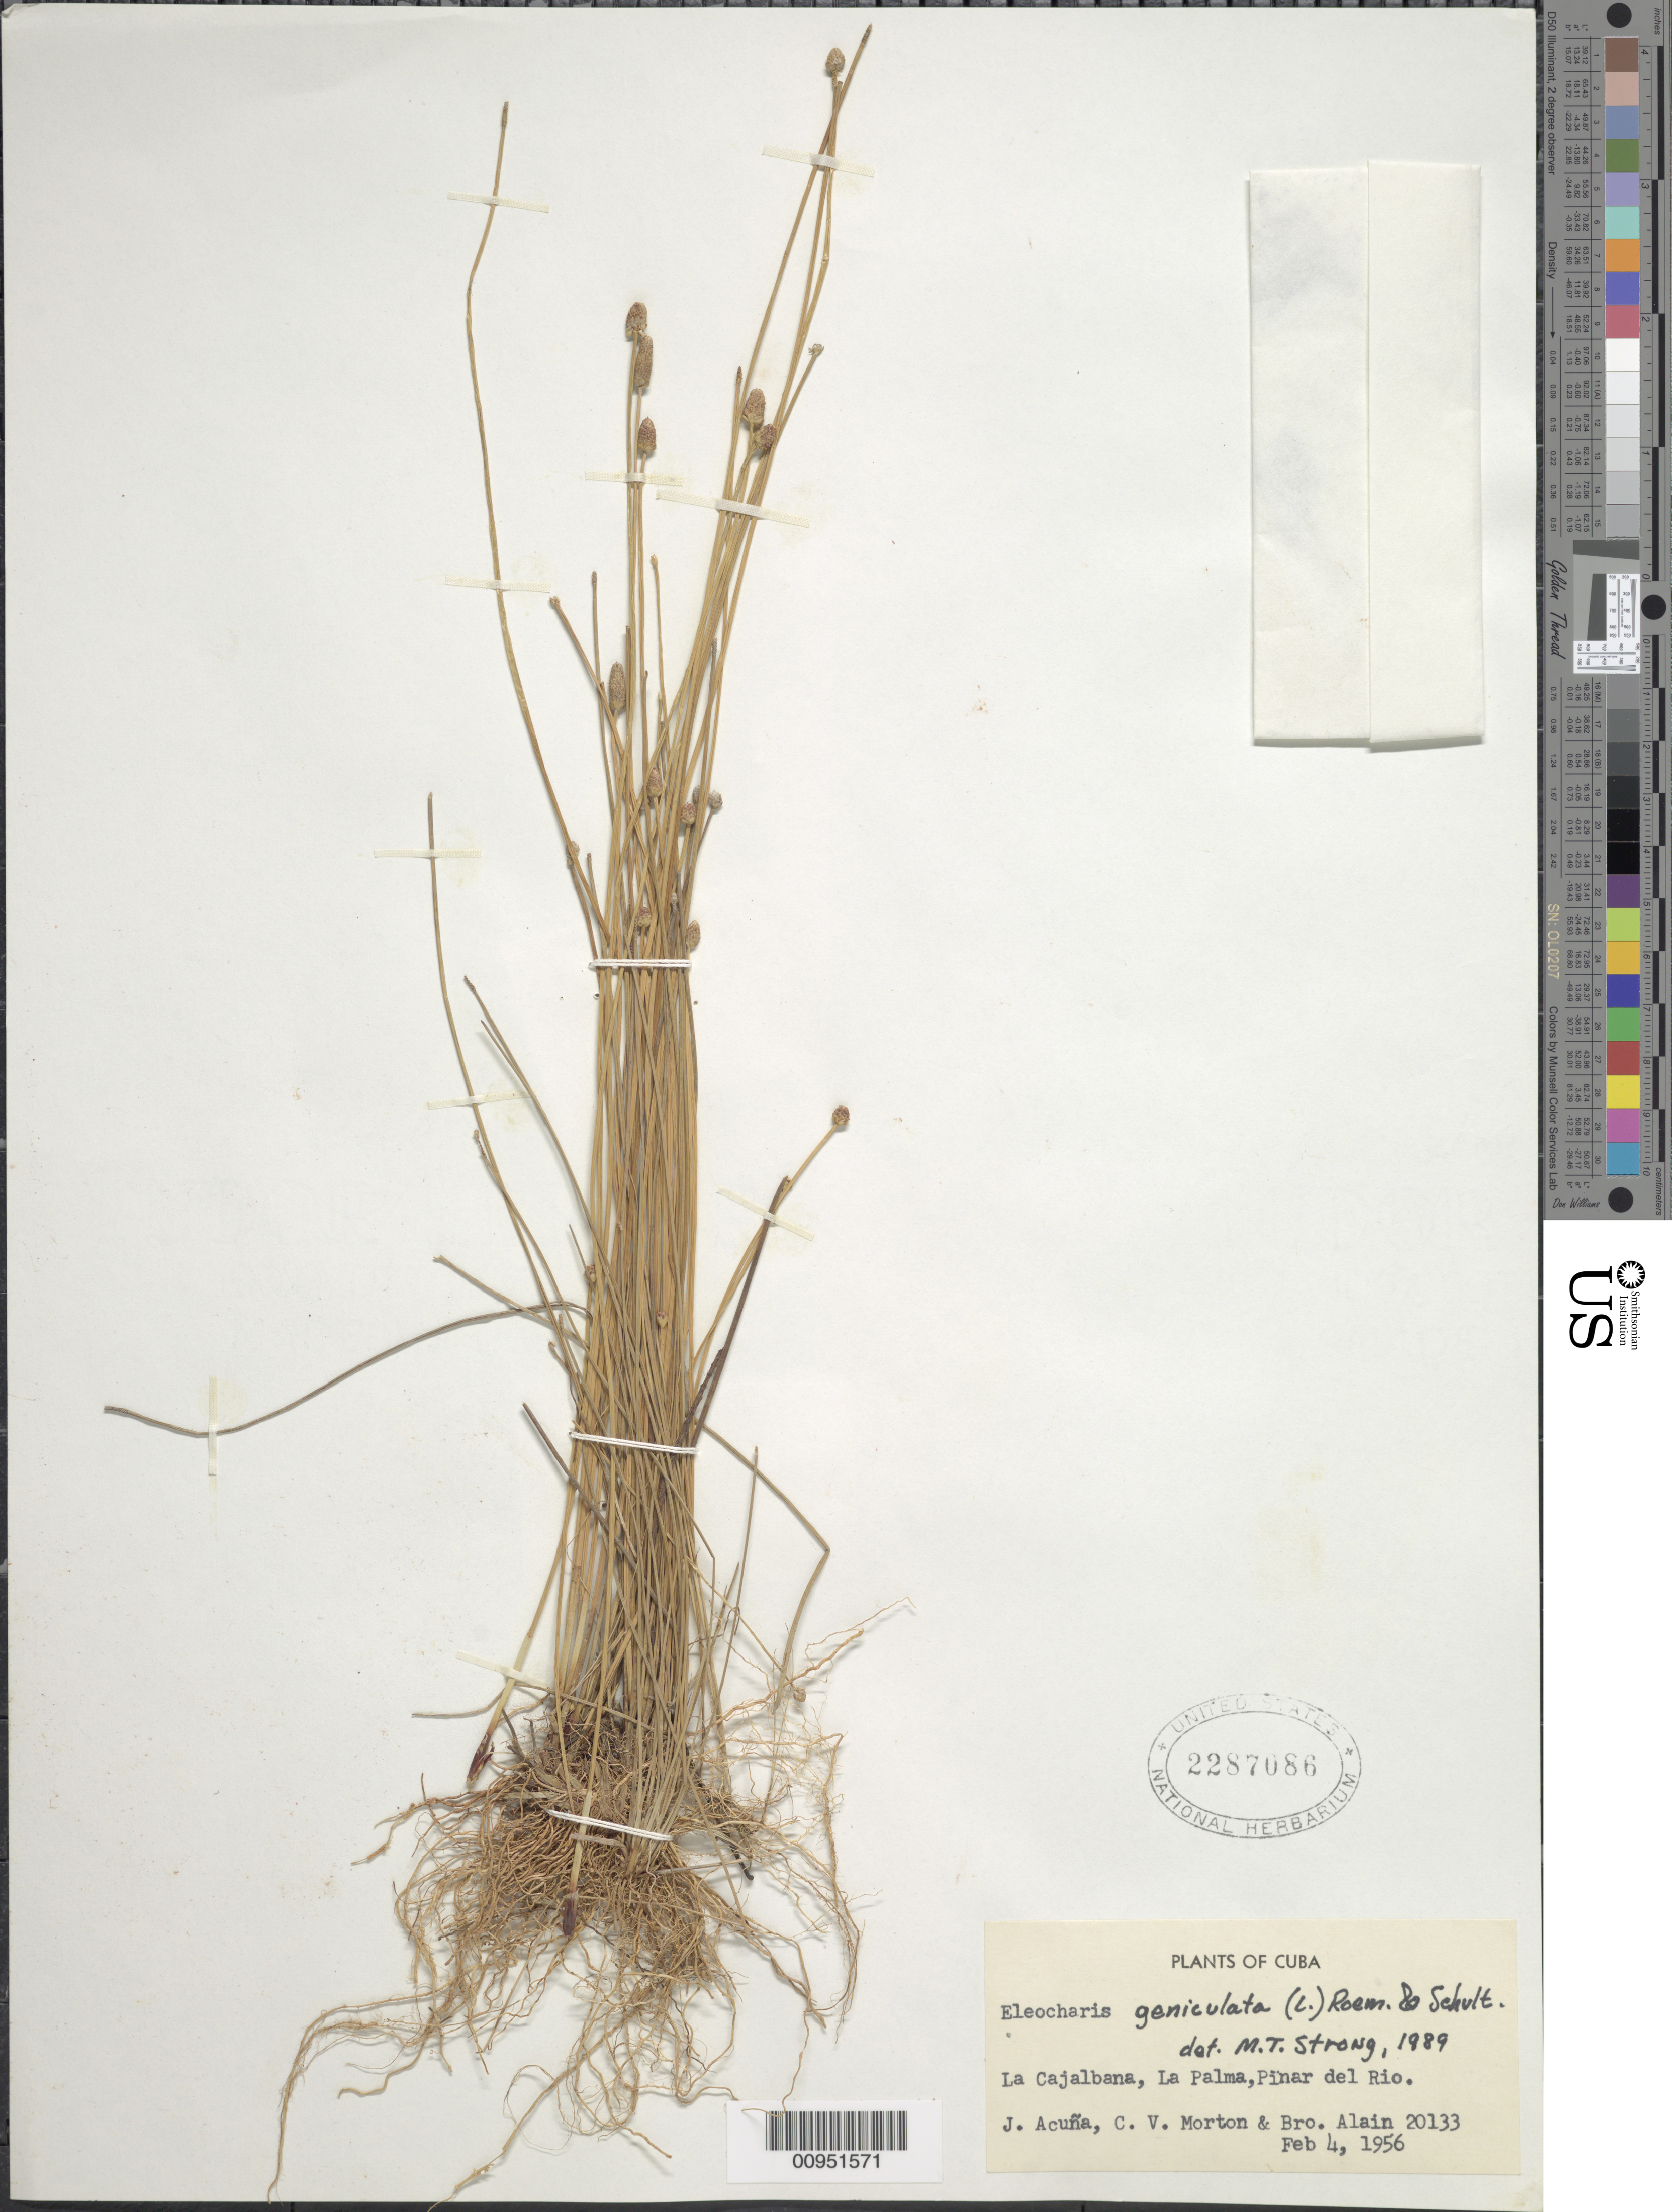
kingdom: Plantae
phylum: Tracheophyta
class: Liliopsida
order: Poales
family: Cyperaceae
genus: Eleocharis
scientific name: Eleocharis geniculata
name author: (L.) Roem. & Schult.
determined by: Strong, M. T., (US), Smithsonian Institution - National Museum of Natural History (UNITED STATES)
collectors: J. Acuña, C. V. Morton & A. H. Liogier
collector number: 20133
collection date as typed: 04 Feb 1956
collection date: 1956-02-04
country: Cuba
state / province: Pinar del Rio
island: Cuba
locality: La Cajalbana, La Palma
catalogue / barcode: US 2287086